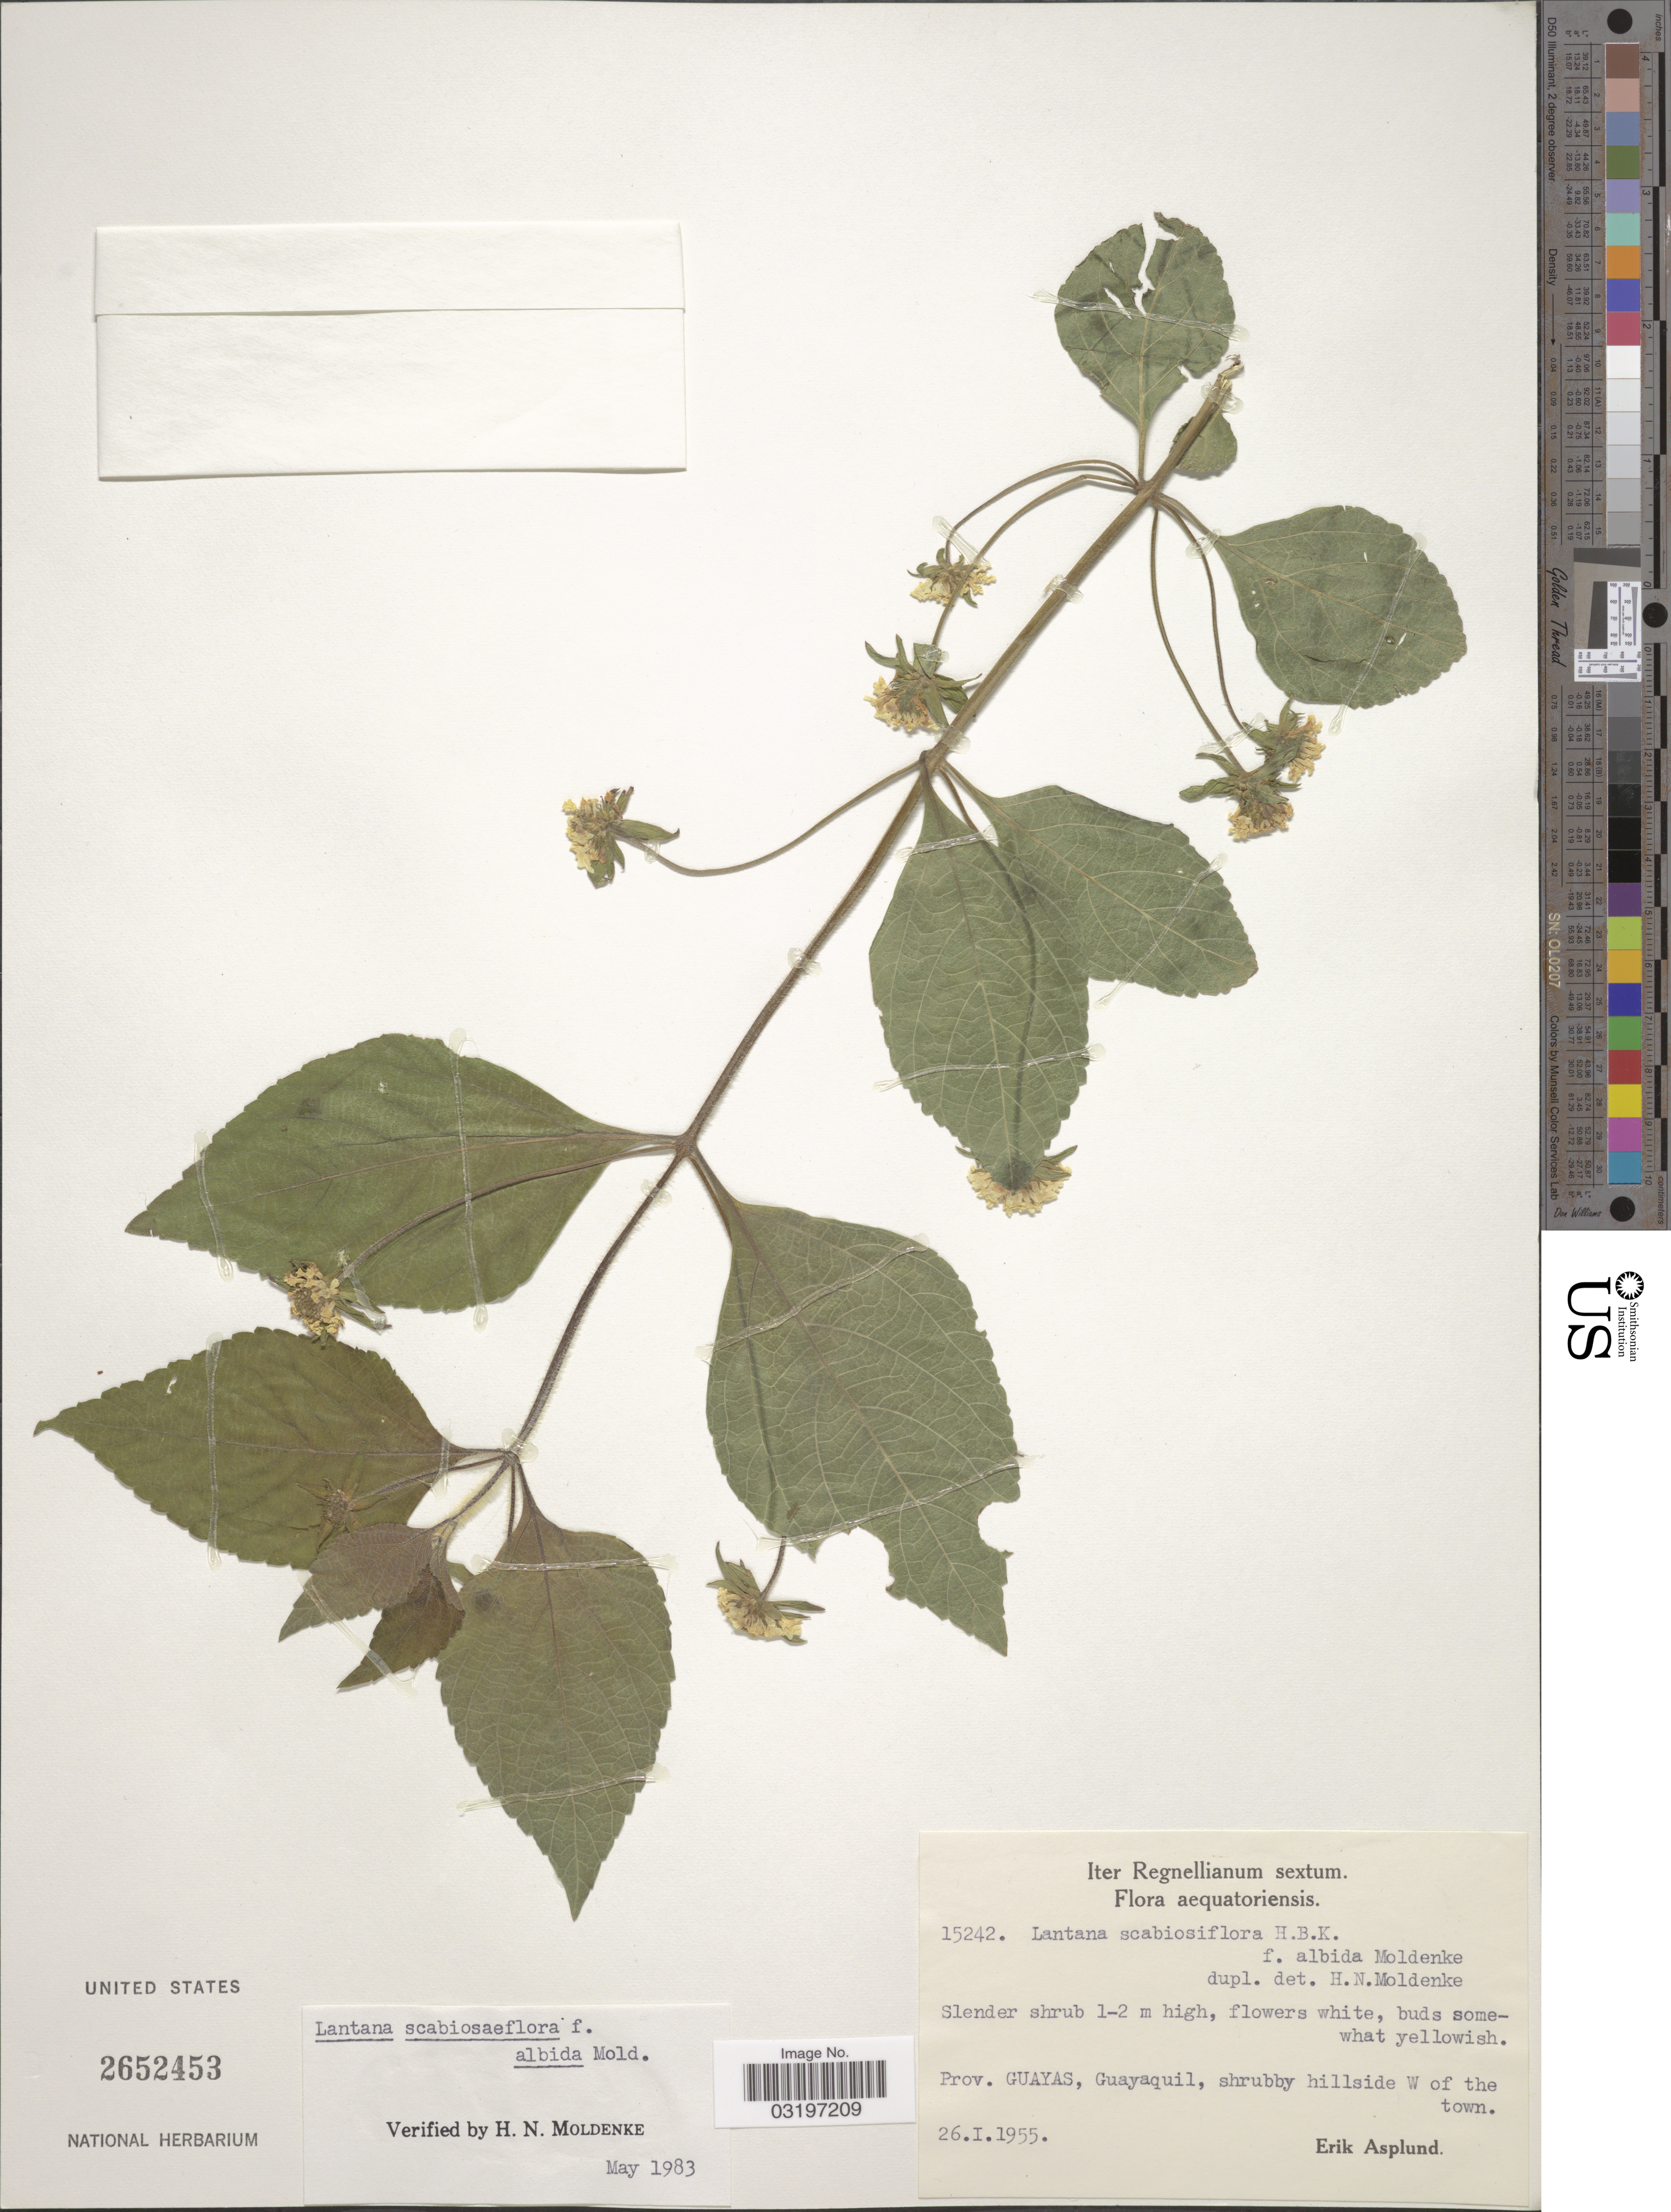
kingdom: Plantae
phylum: Tracheophyta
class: Magnoliopsida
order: Lamiales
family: Verbenaceae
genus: Lantana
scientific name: Lantana scabiosiflora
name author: Kunth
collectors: E. Asplund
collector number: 15242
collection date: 1955-01-26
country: Ecuador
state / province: Guayas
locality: Guayaquil, shrubby hillside W of the town.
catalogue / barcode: US 2652453